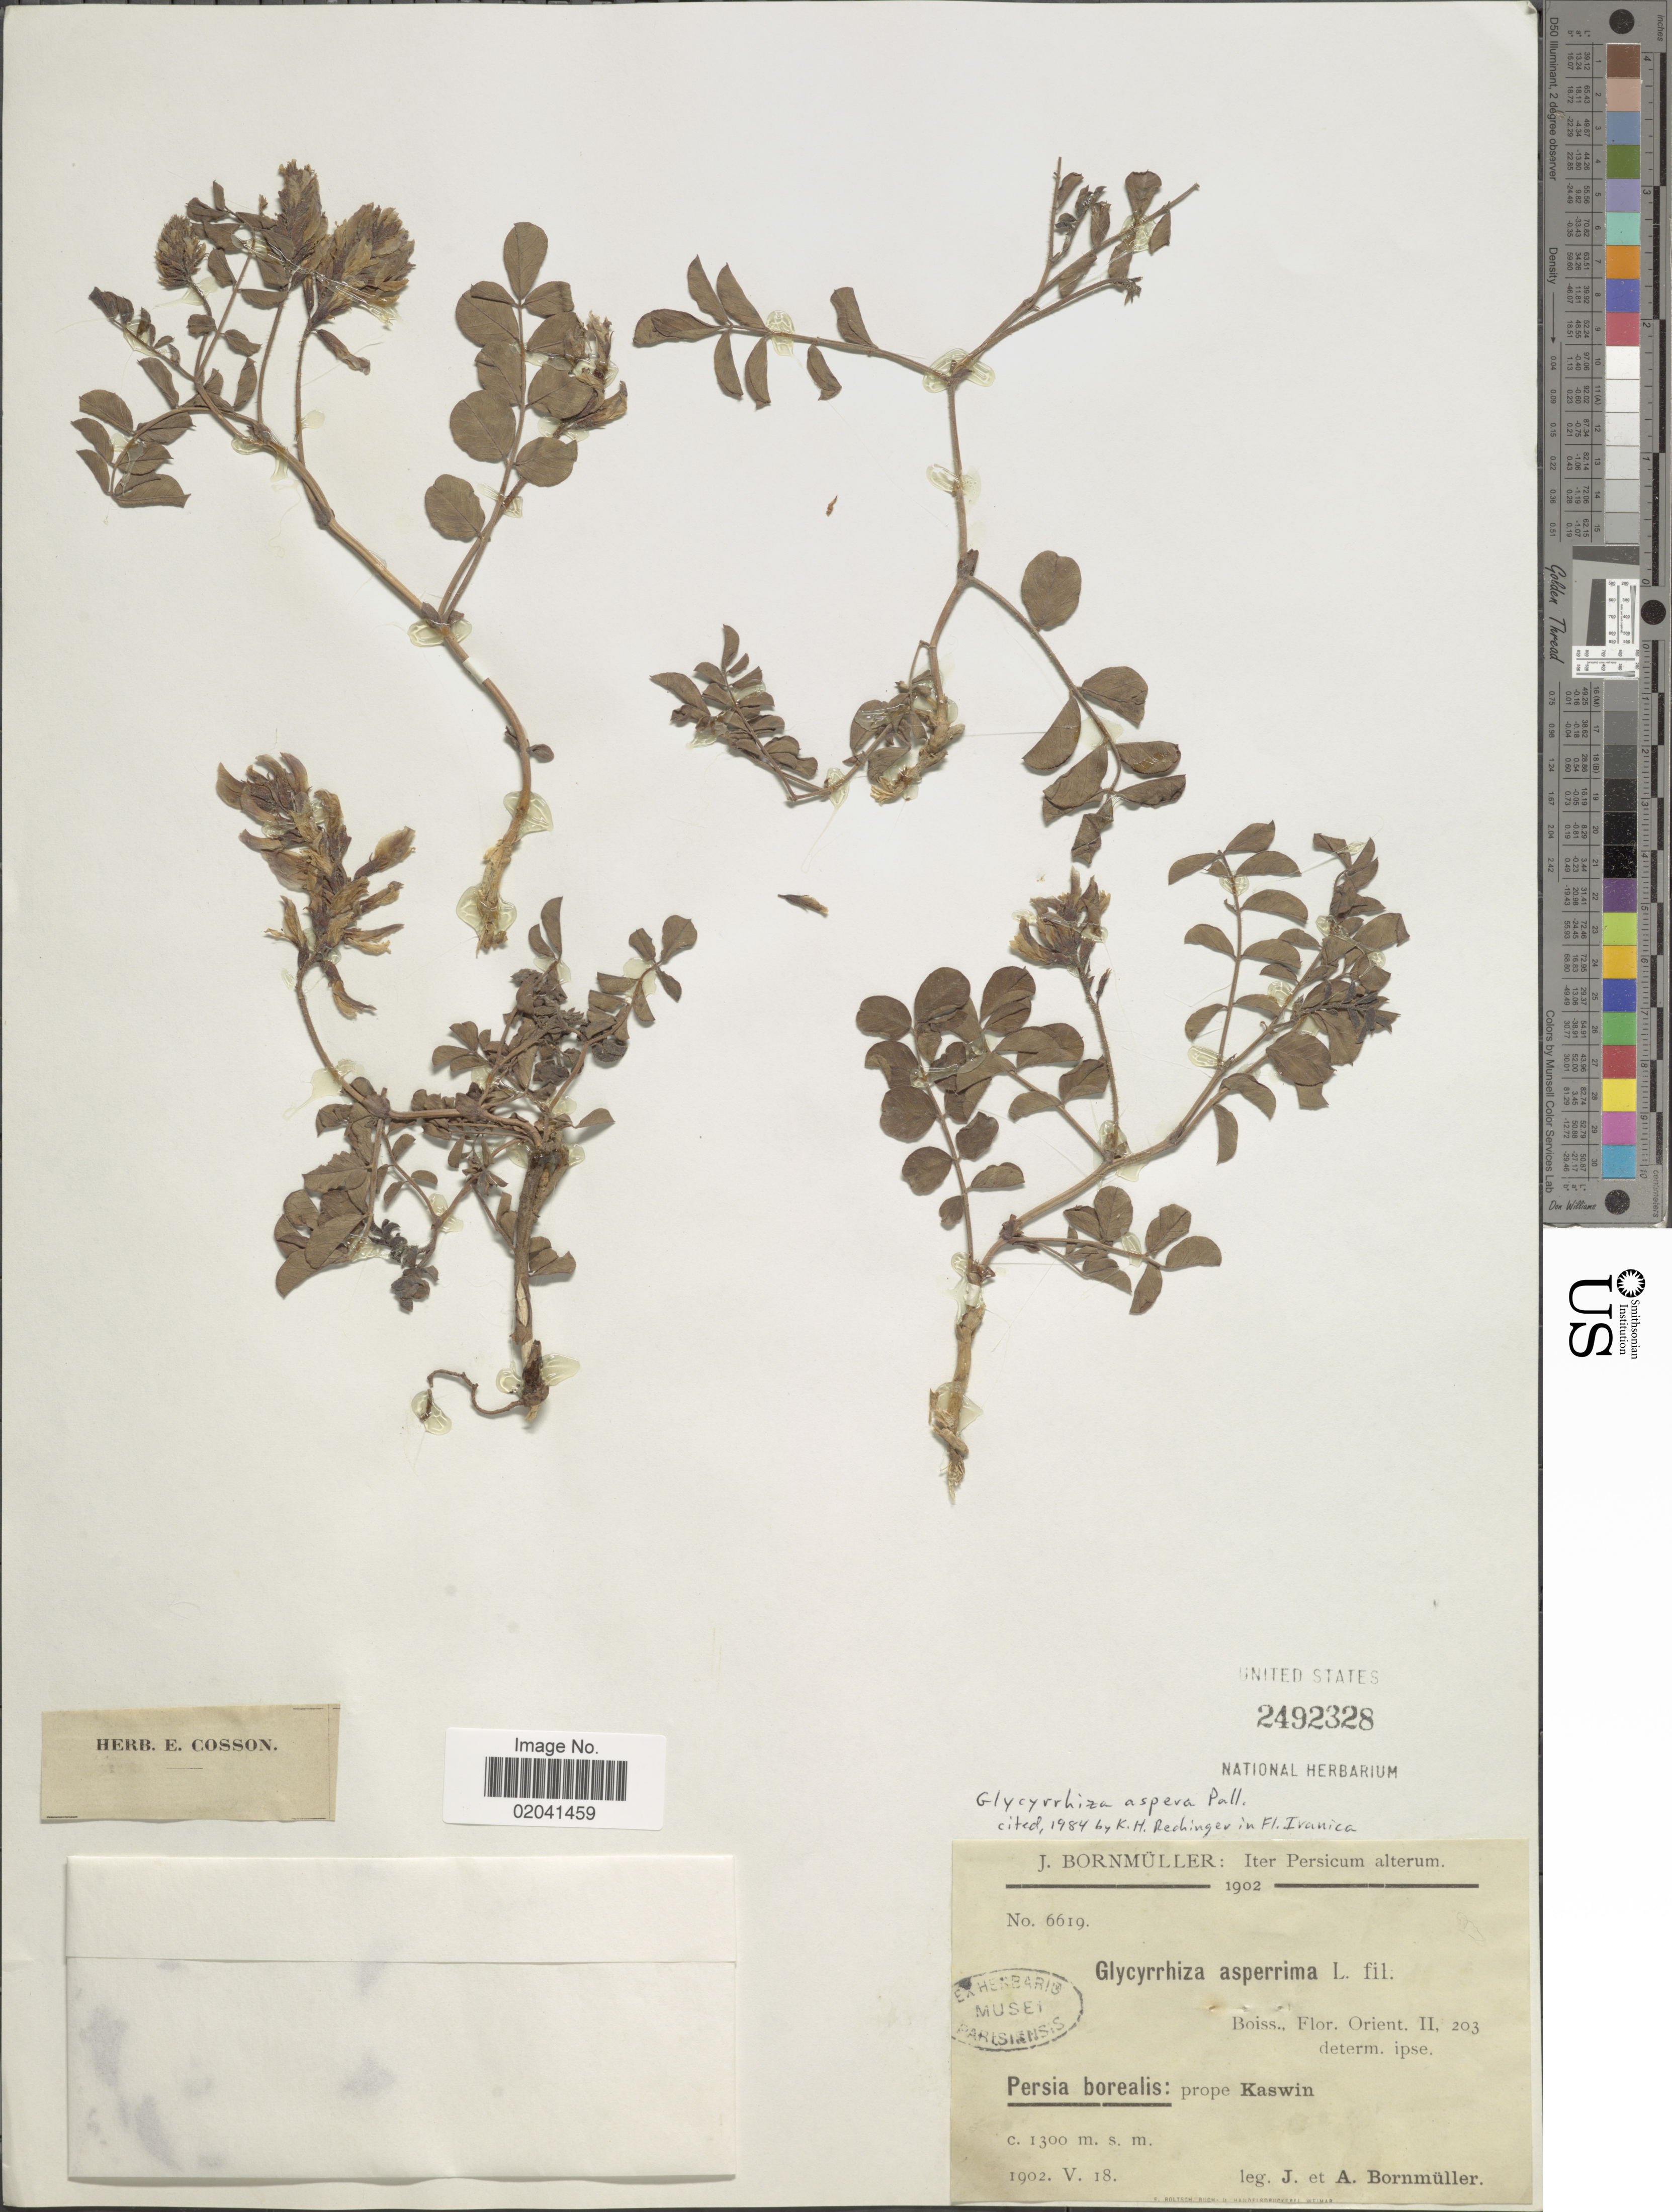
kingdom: Plantae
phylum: Tracheophyta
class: Magnoliopsida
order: Fabales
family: Fabaceae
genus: Glycyrrhiza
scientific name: Glycyrrhiza aspera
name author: Pall.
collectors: J. Bornmüller & A. Bornmüller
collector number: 6619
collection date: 1902-05-18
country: Iran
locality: Persicum. Persia borealis: prope Kaswin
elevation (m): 1300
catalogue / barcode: US 2492328